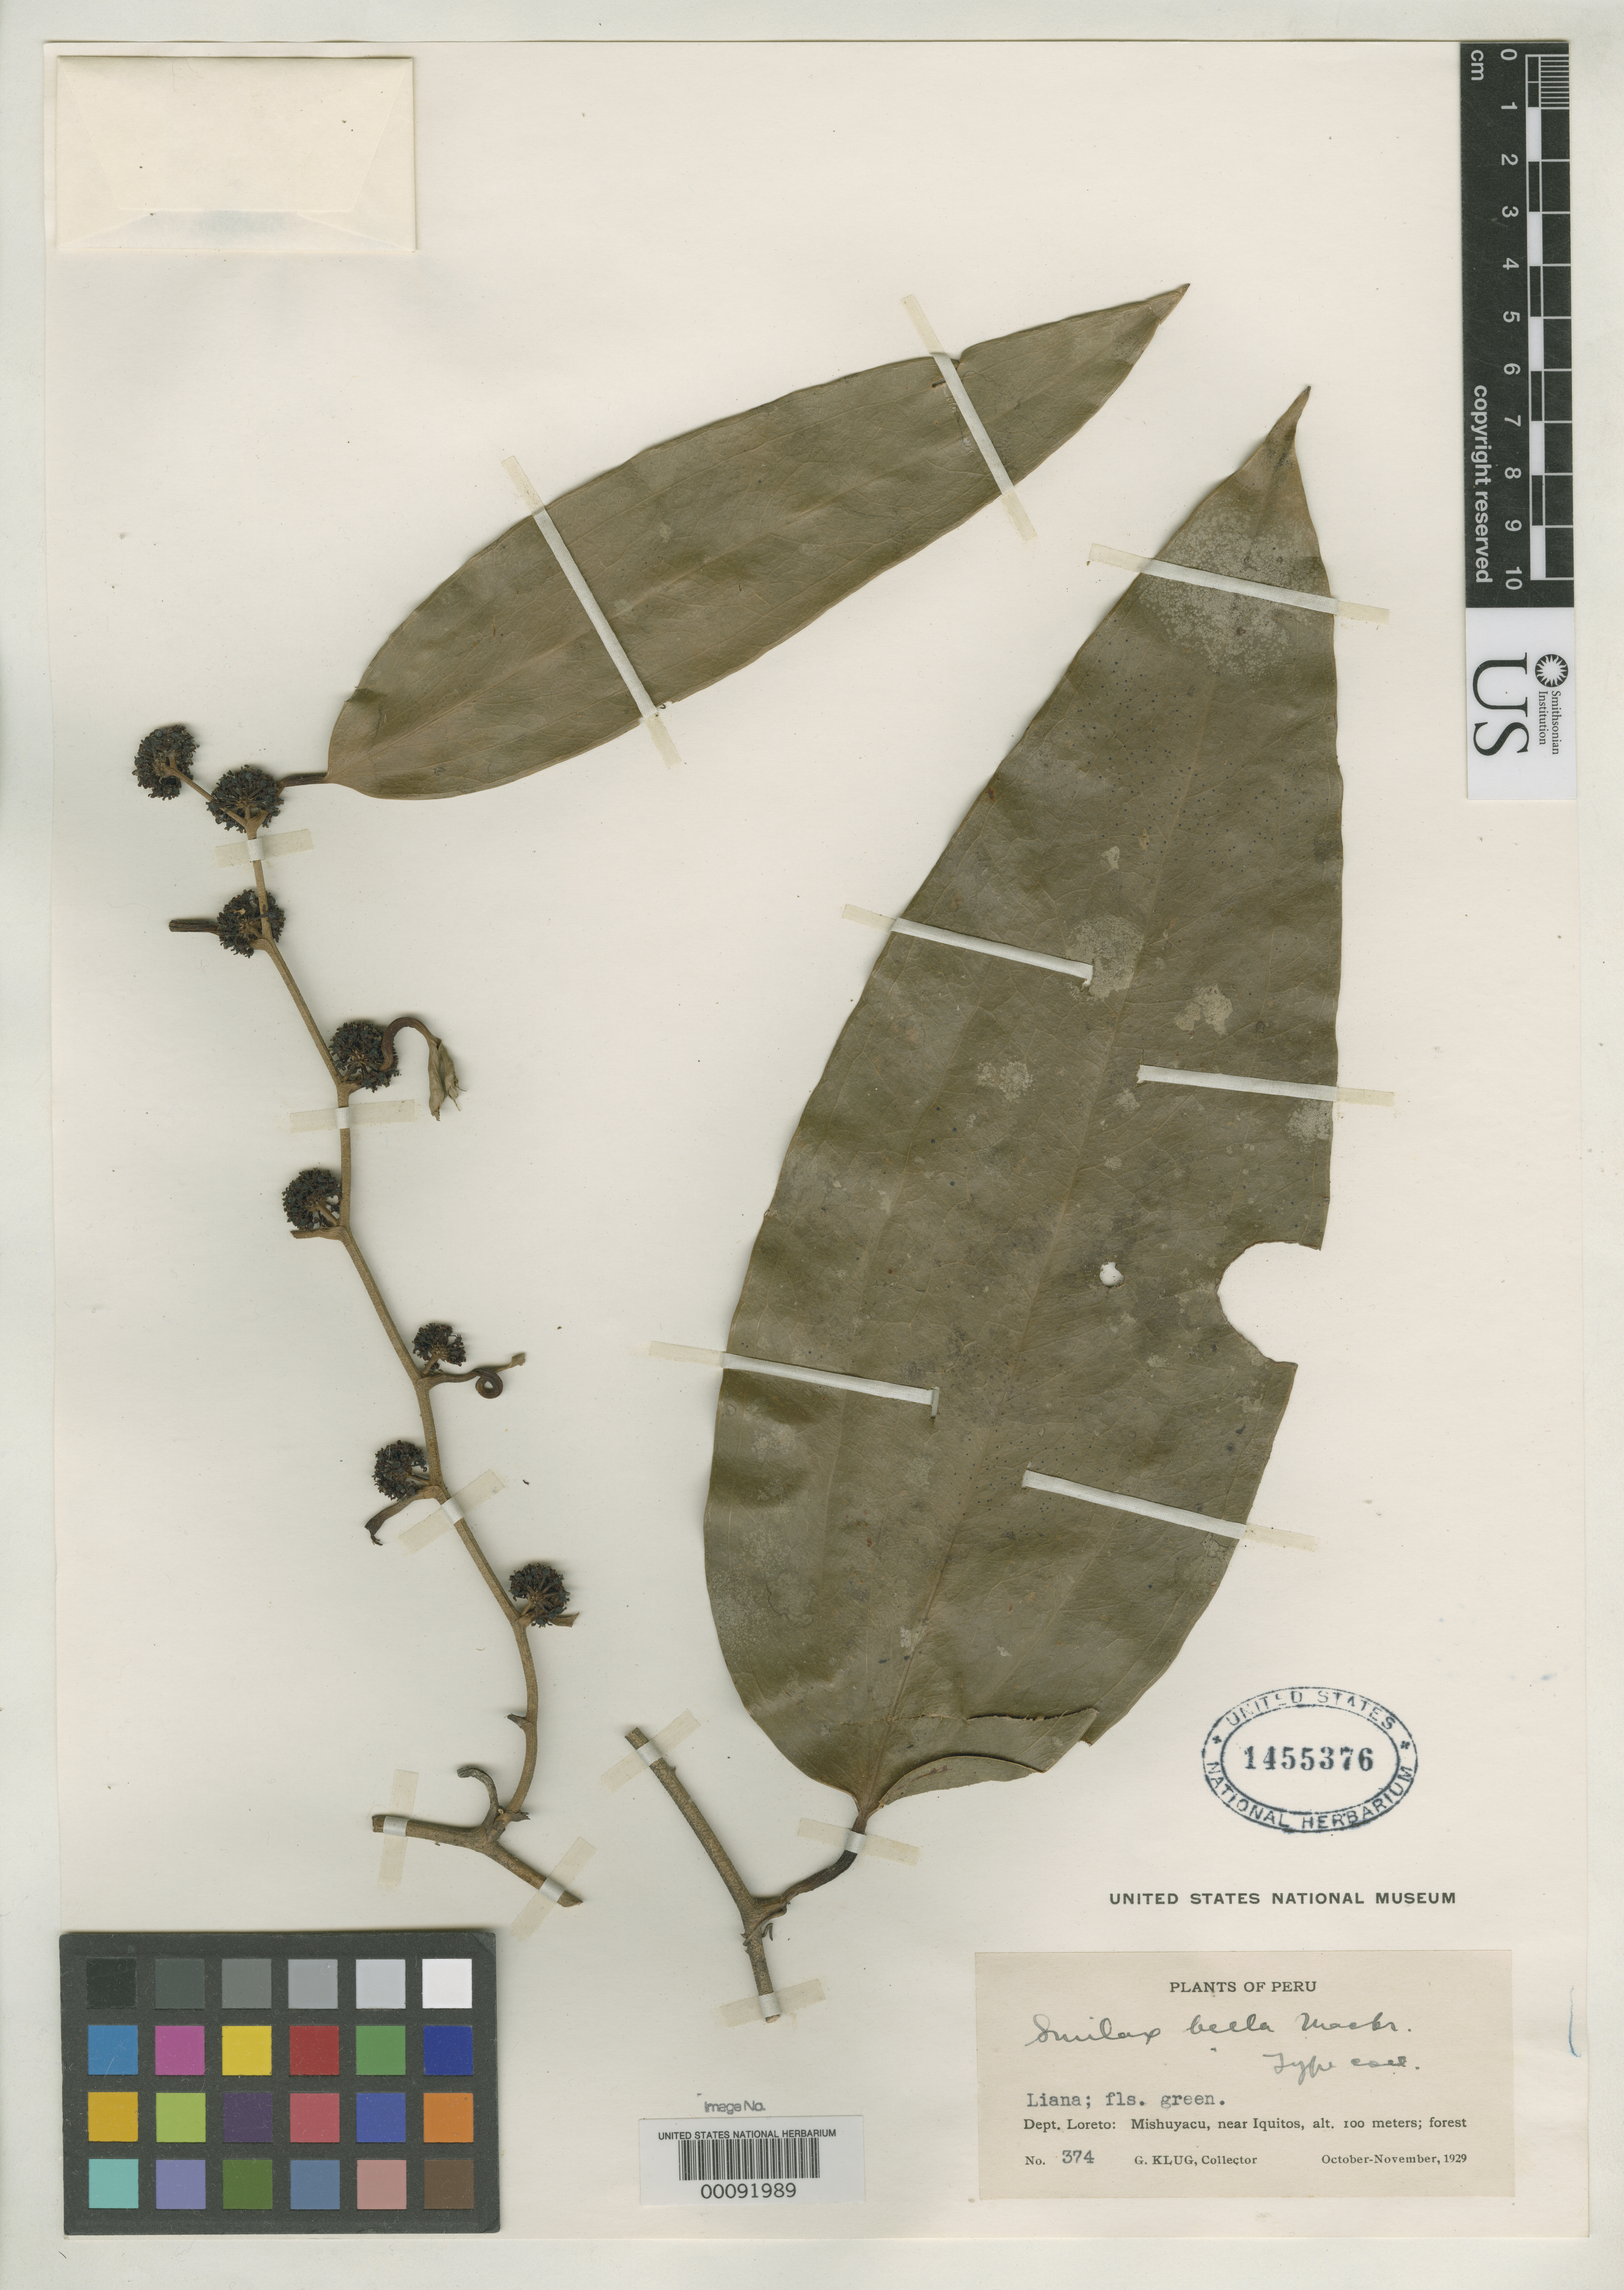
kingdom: Plantae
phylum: Tracheophyta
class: Liliopsida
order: Liliales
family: Smilacaceae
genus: Smilax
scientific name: Smilax bella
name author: J.F. Macbr.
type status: Isotype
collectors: G. Klug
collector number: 374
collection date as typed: Oct 1929 to -- Nov 1929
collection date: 1929-10/1929-11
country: Peru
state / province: Loreto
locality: Mishuyacu, near Iquitos.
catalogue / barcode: US 1455376